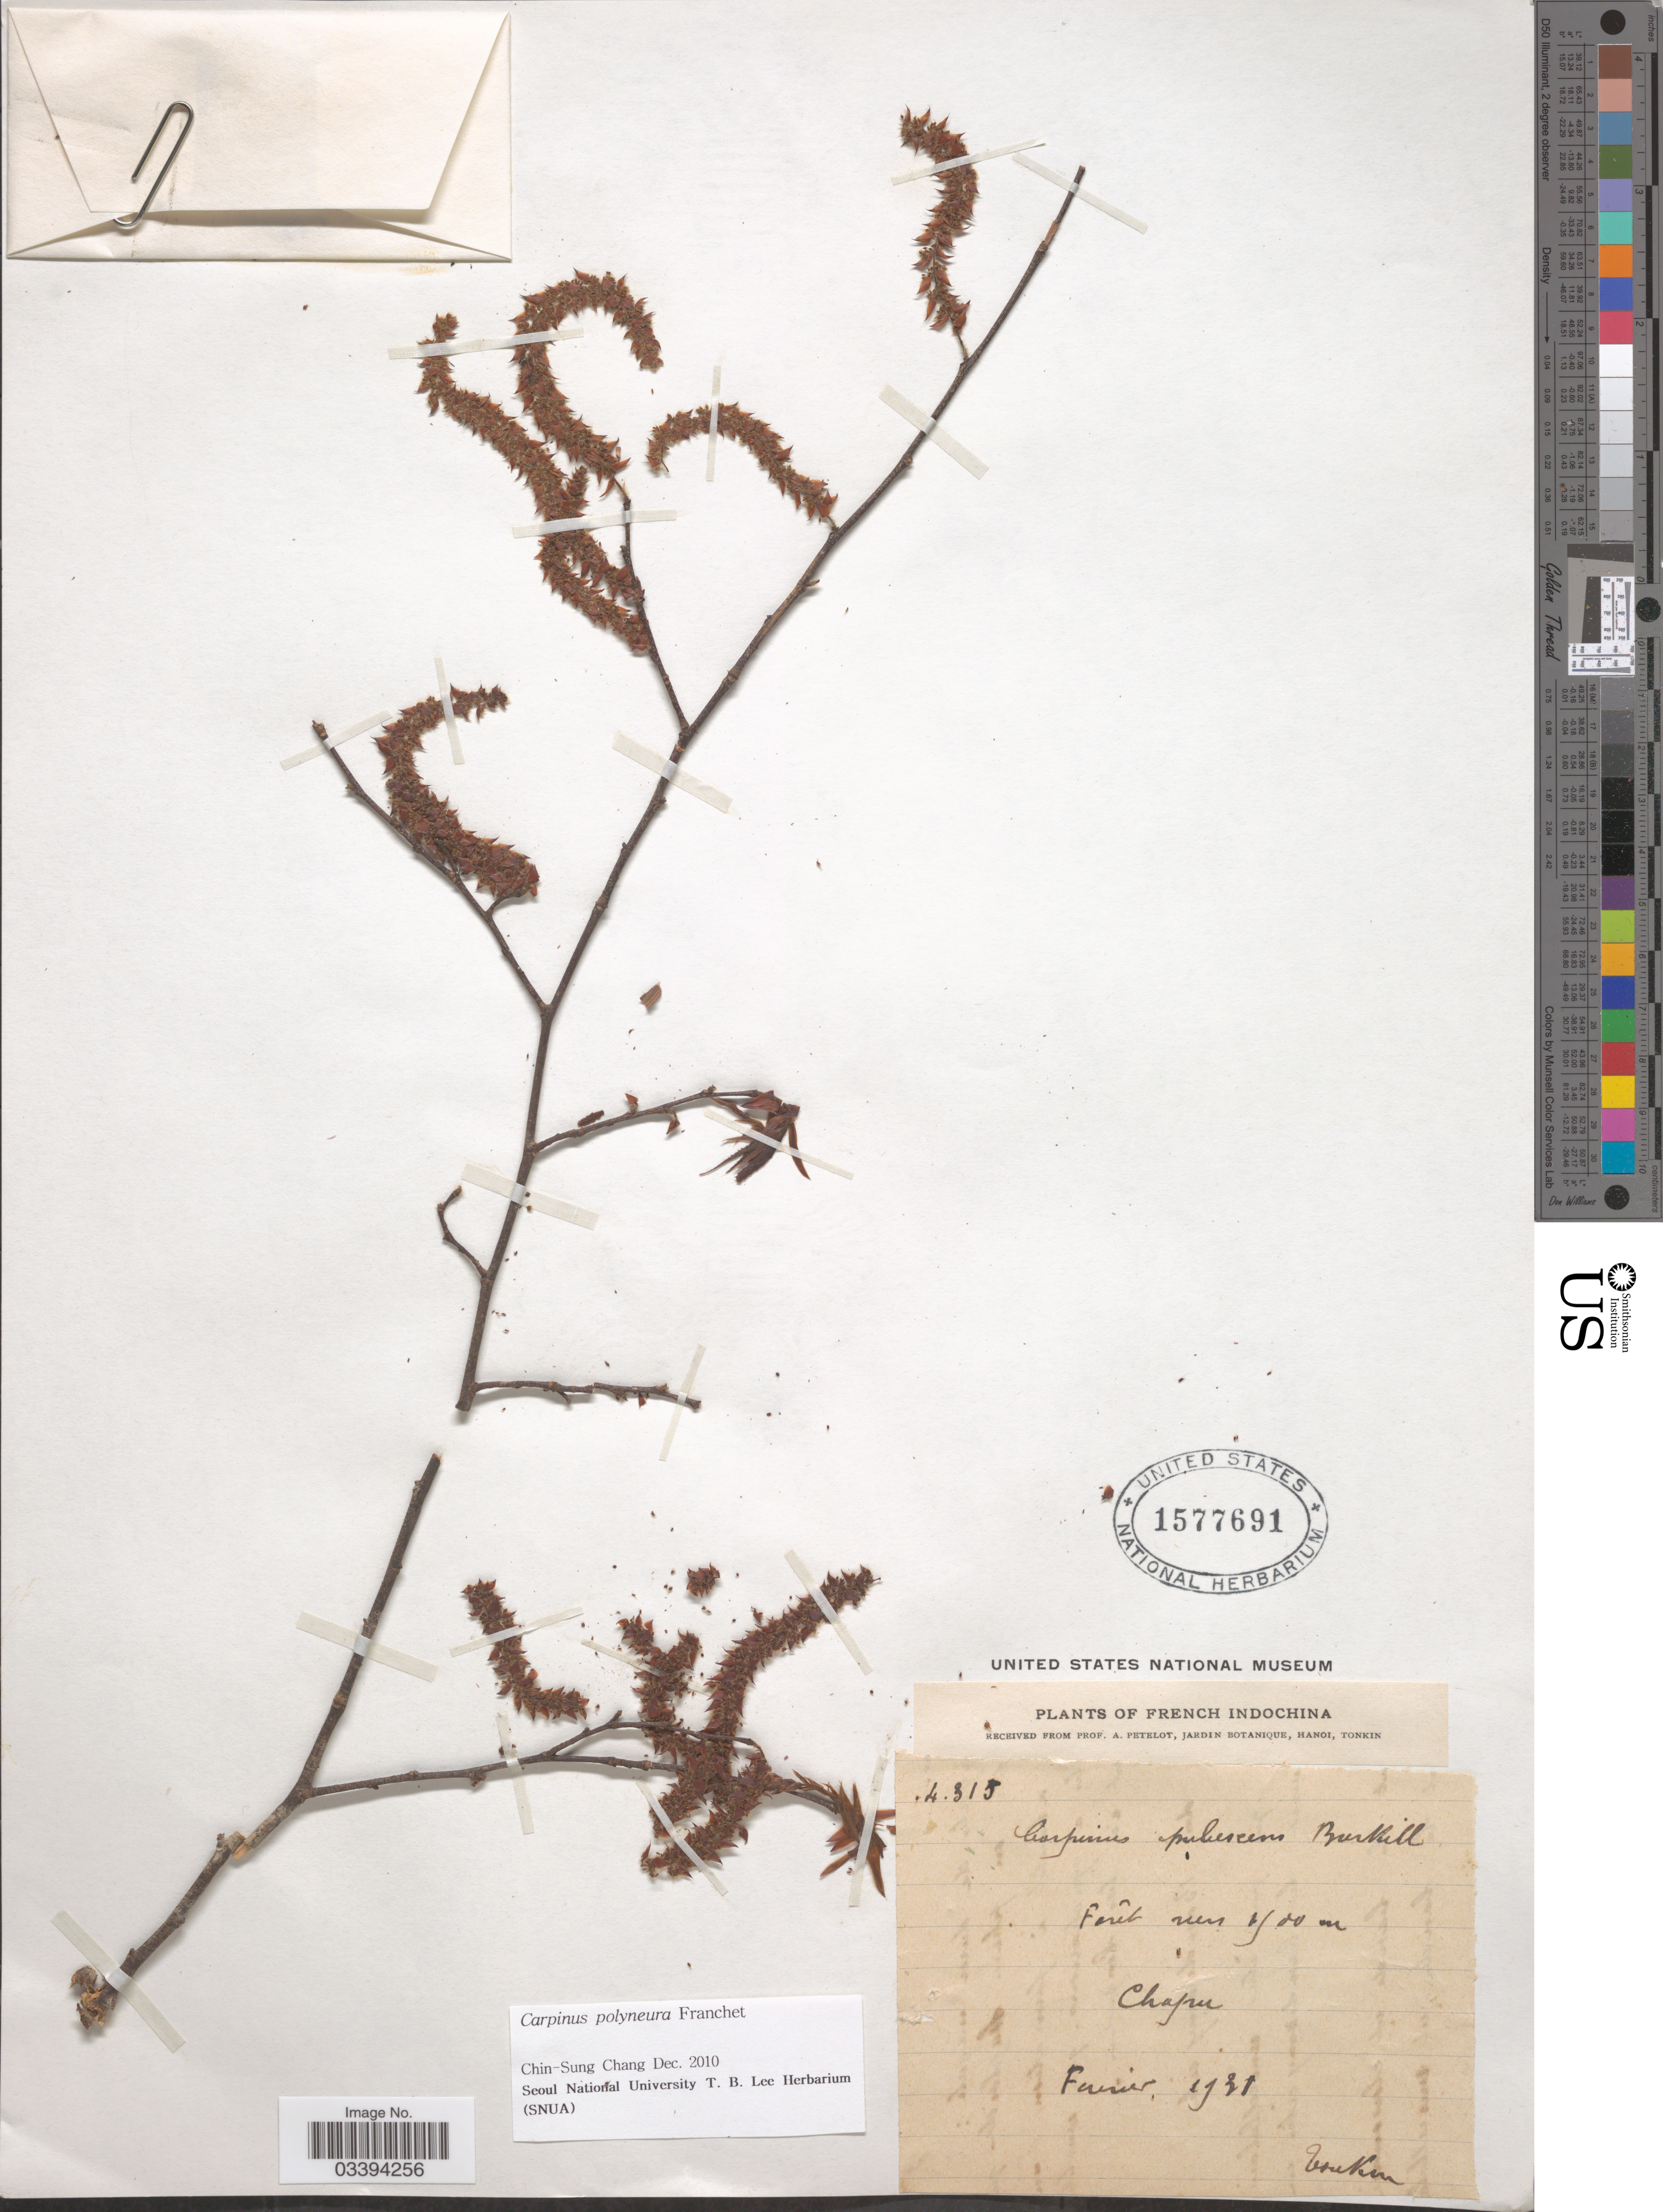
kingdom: Plantae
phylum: Tracheophyta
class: Magnoliopsida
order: Fagales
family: Betulaceae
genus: Carpinus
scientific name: Carpinus polyneura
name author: Franch.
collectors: P. A. Pételot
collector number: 4315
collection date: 1931-02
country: Vietnam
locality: French Indochina. Forêt. Chapa.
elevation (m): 1500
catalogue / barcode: US 1577691